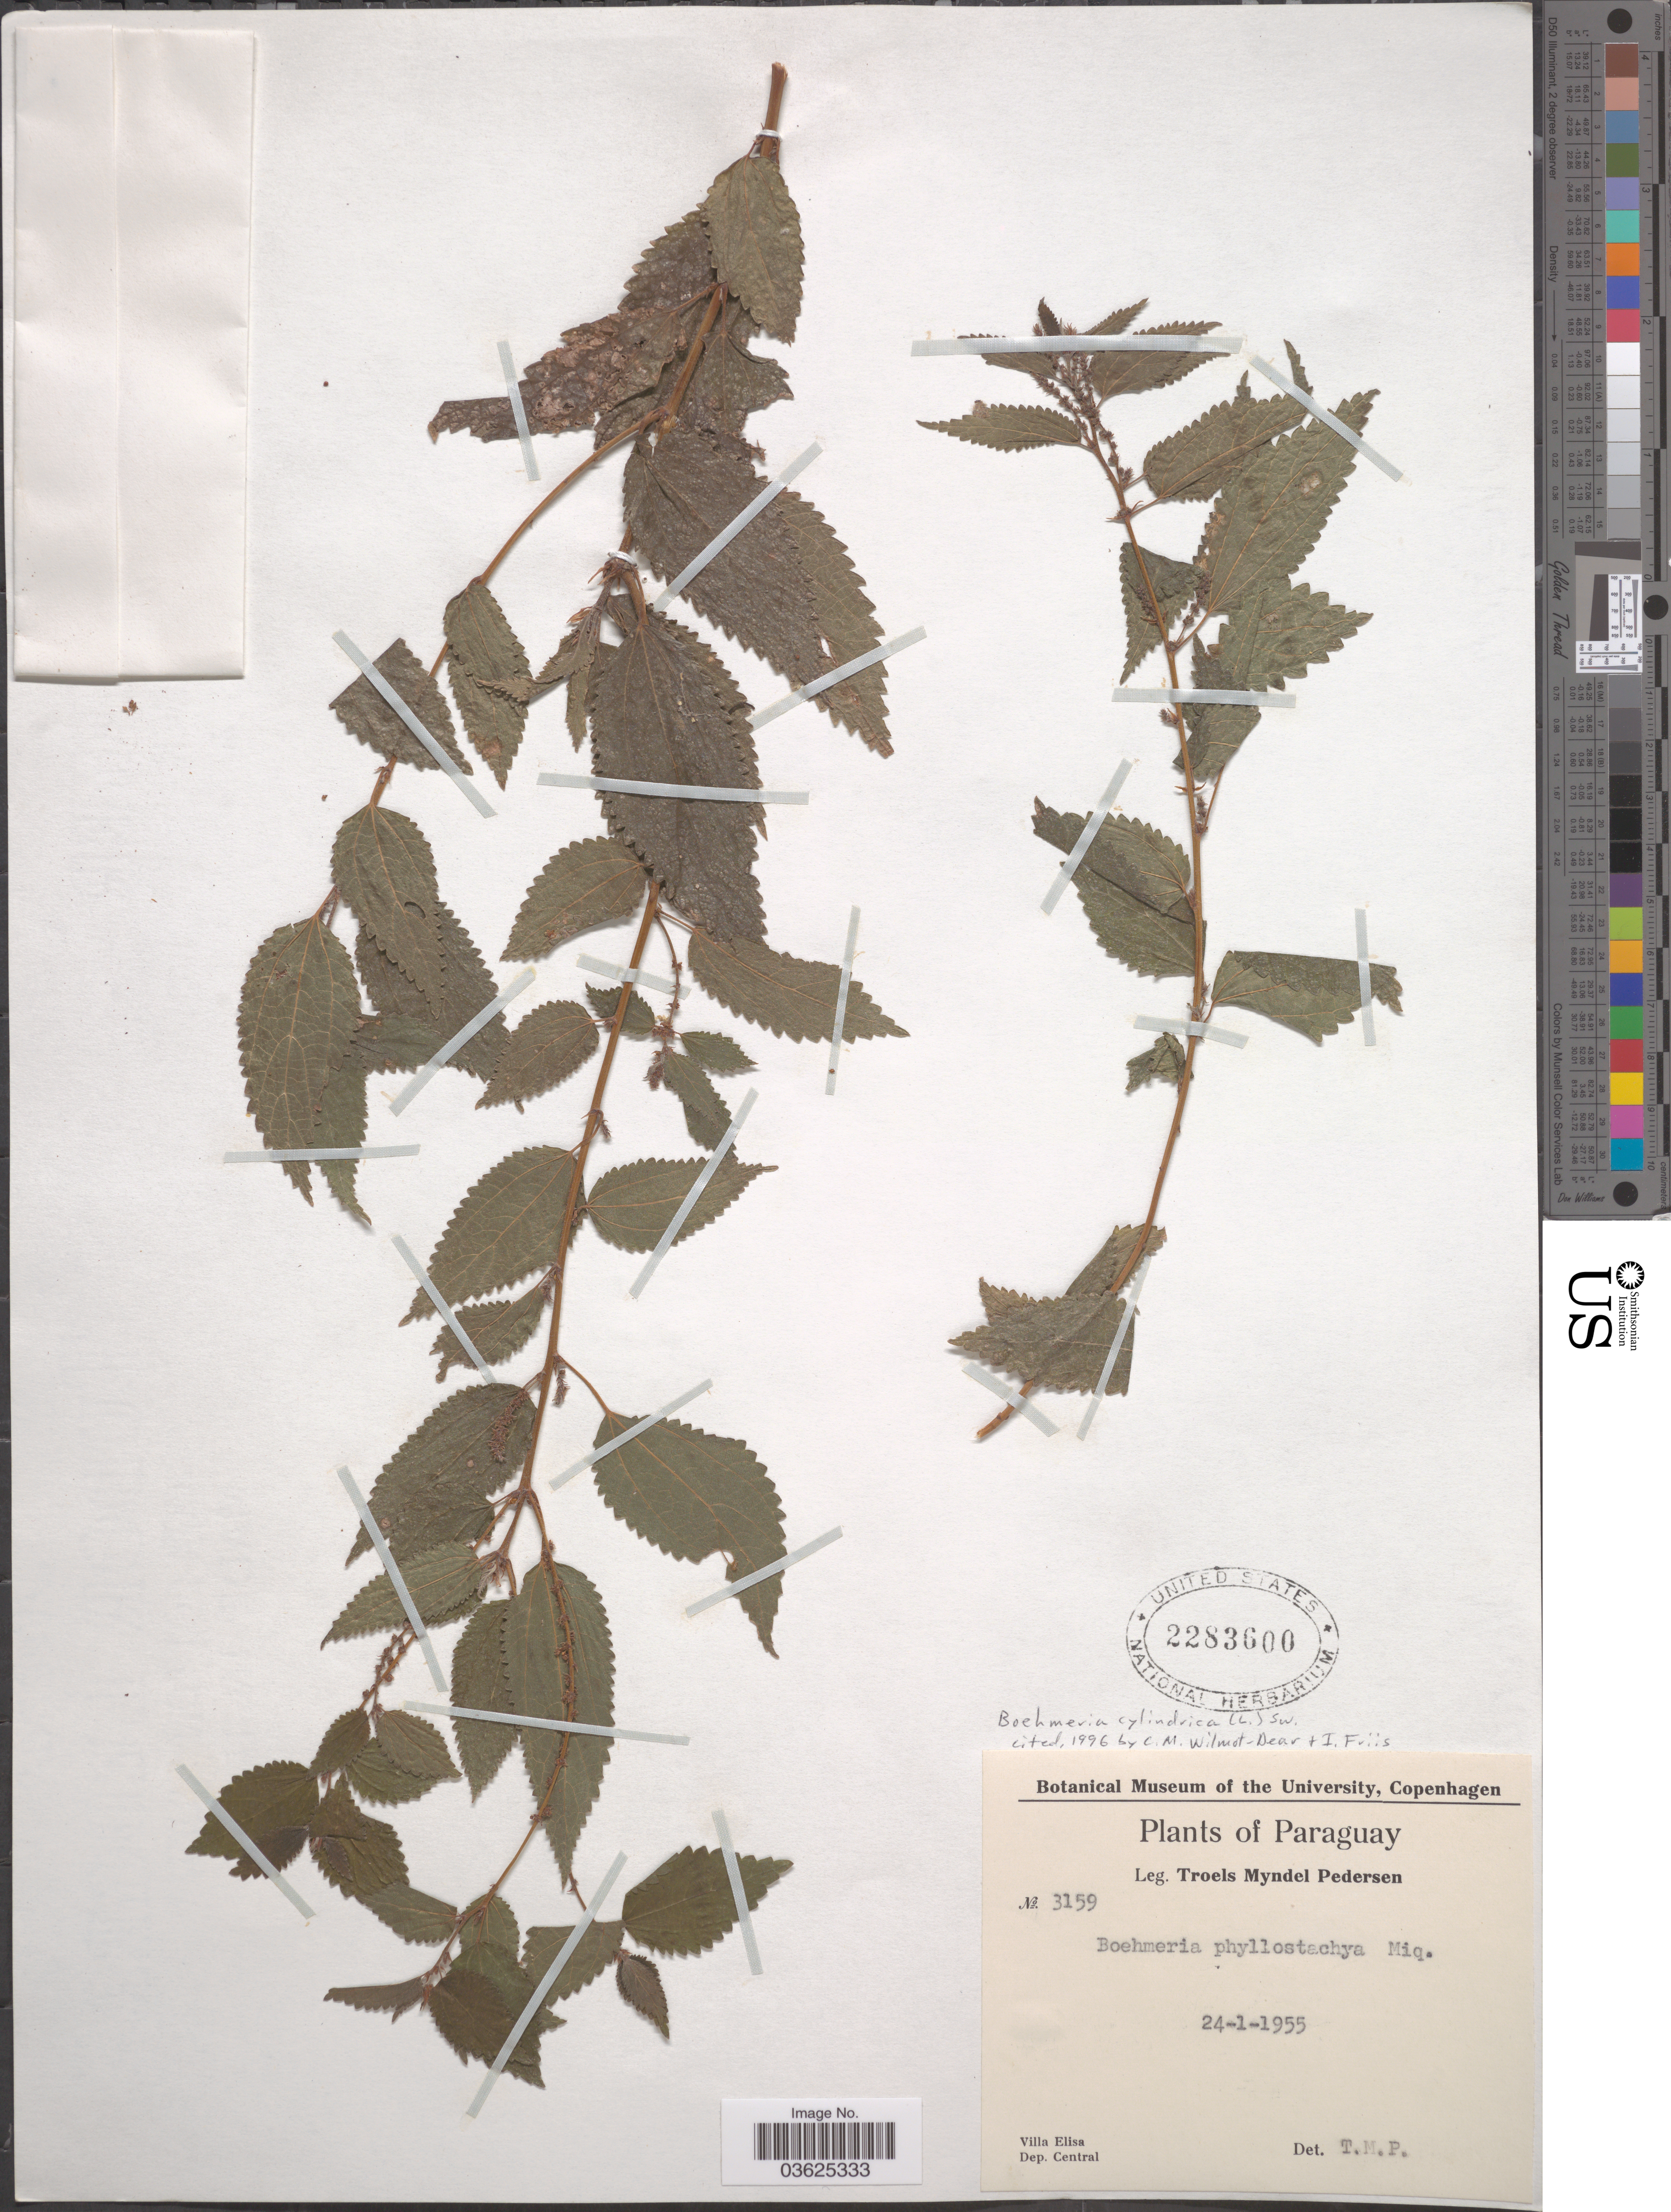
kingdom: Plantae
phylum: Tracheophyta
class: Magnoliopsida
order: Rosales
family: Urticaceae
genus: Boehmeria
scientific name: Boehmeria cylindrica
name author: (L.) Sw.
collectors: T. Pederson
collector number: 3159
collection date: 1955-01-24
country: Paraguay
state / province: Central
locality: Villa Elisa. Dep. Central.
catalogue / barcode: US 2283600